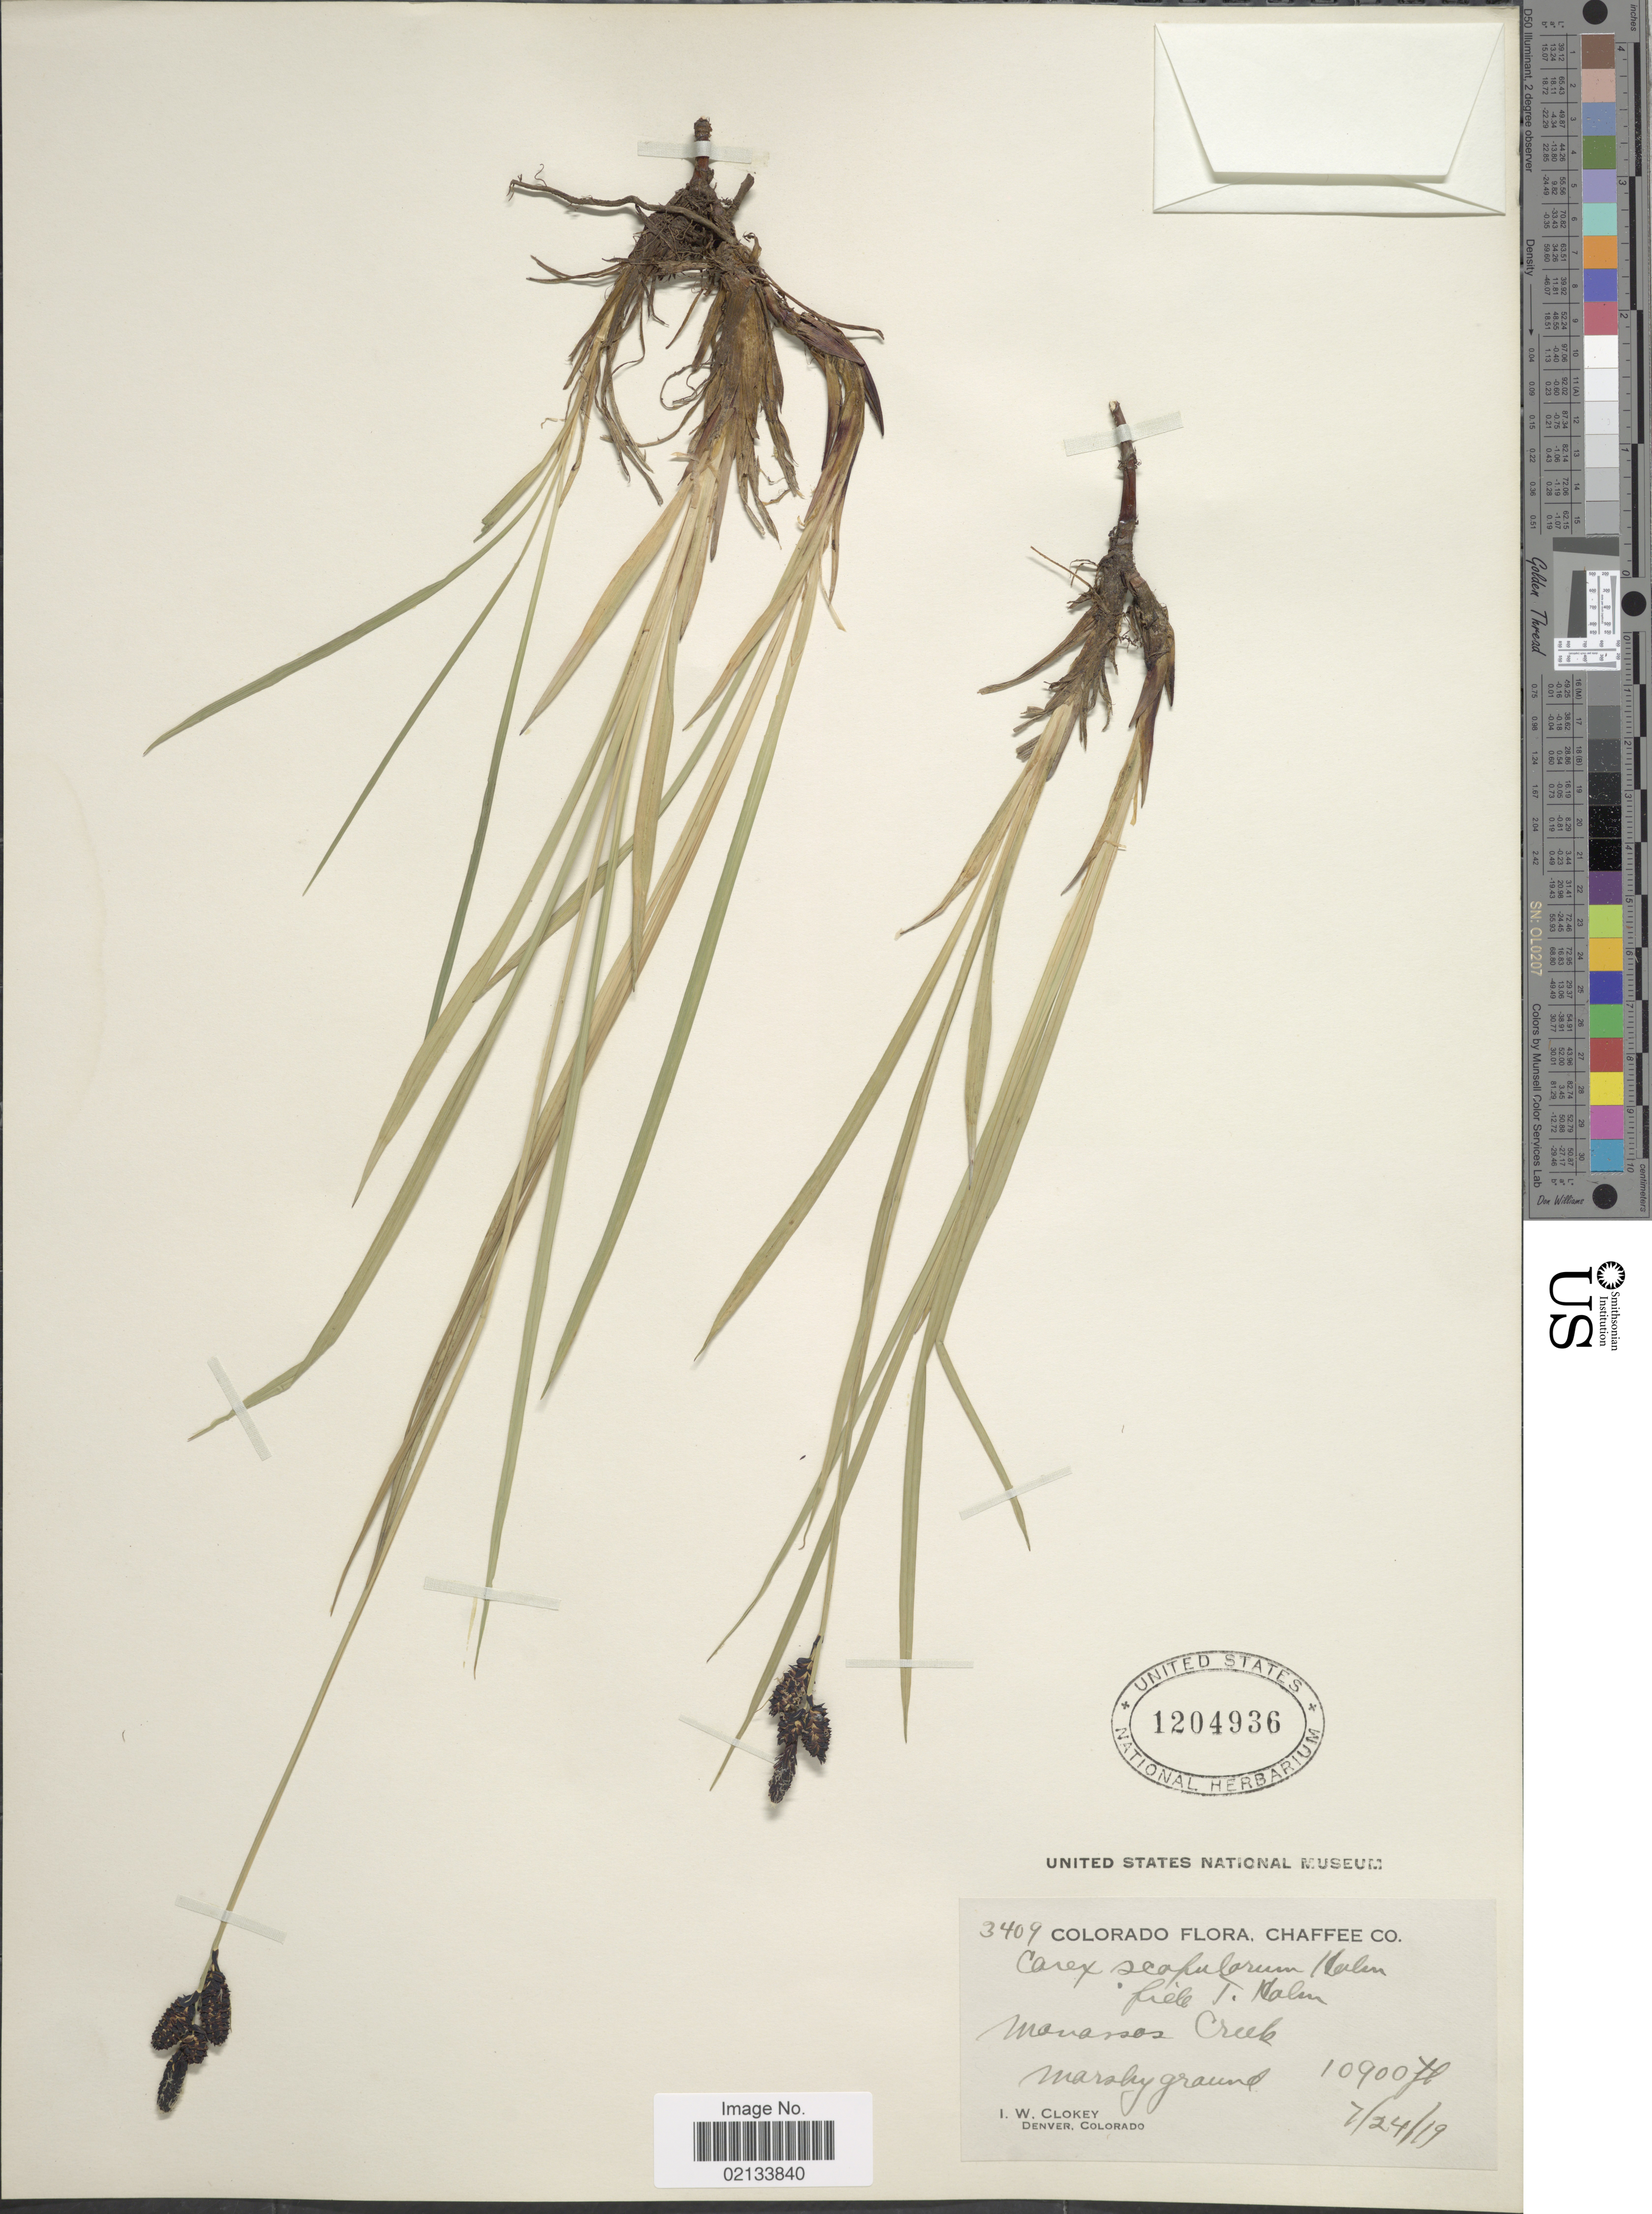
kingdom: Plantae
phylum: Tracheophyta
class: Liliopsida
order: Poales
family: Cyperaceae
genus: Carex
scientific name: Carex scopulorum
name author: Holm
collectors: I. W. Clokey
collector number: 3409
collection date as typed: Transcribed d/m/y: 24/7/19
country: United States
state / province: Colorado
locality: Chaffee Co, Manarsas Creek, Marshy ground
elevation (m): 3322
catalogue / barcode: US 1204936